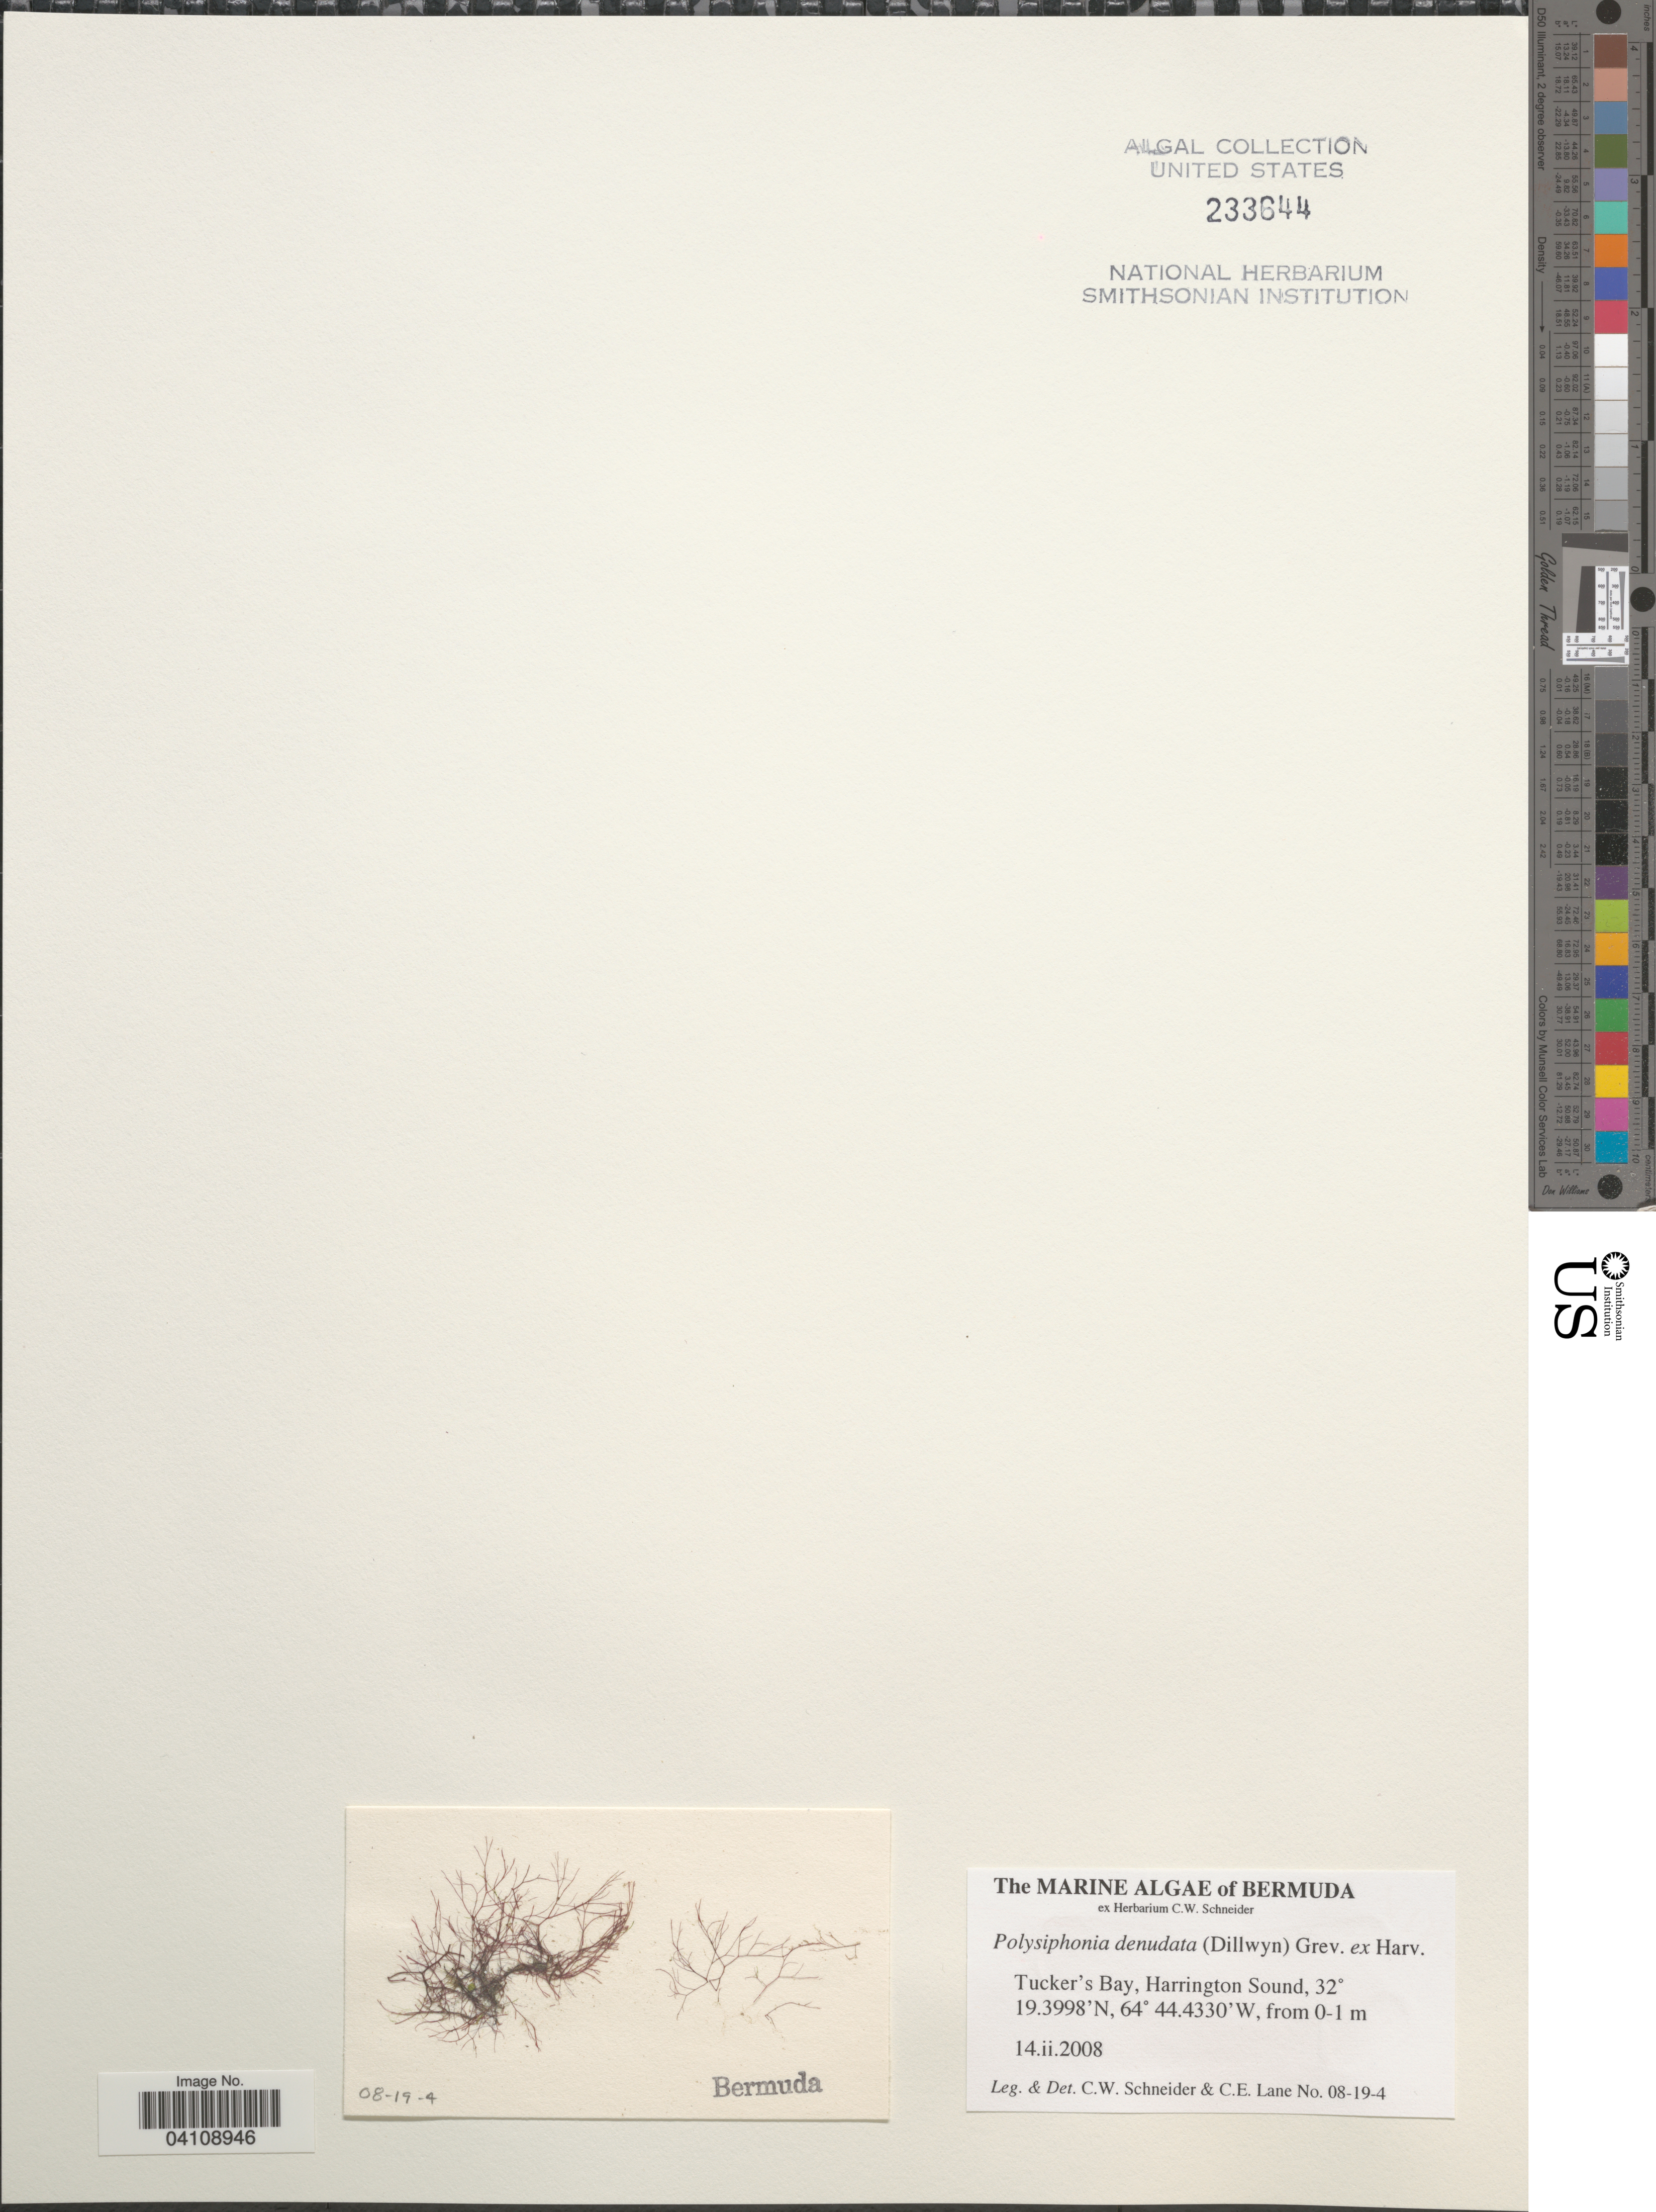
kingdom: Plantae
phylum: Rhodophyta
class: Florideophyceae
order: Ceramiales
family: Rhodomelaceae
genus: Carradoriella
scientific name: Carradoriella denudata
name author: (Dillwyn) Savoie & G.W. Saunders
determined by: Algae name updating Project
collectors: C. W.Schneider & C. E. Lane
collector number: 08-19-4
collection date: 2008-02-14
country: Bermuda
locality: Tucker's Bay, Harrington Sound.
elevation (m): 0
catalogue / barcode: US 233644